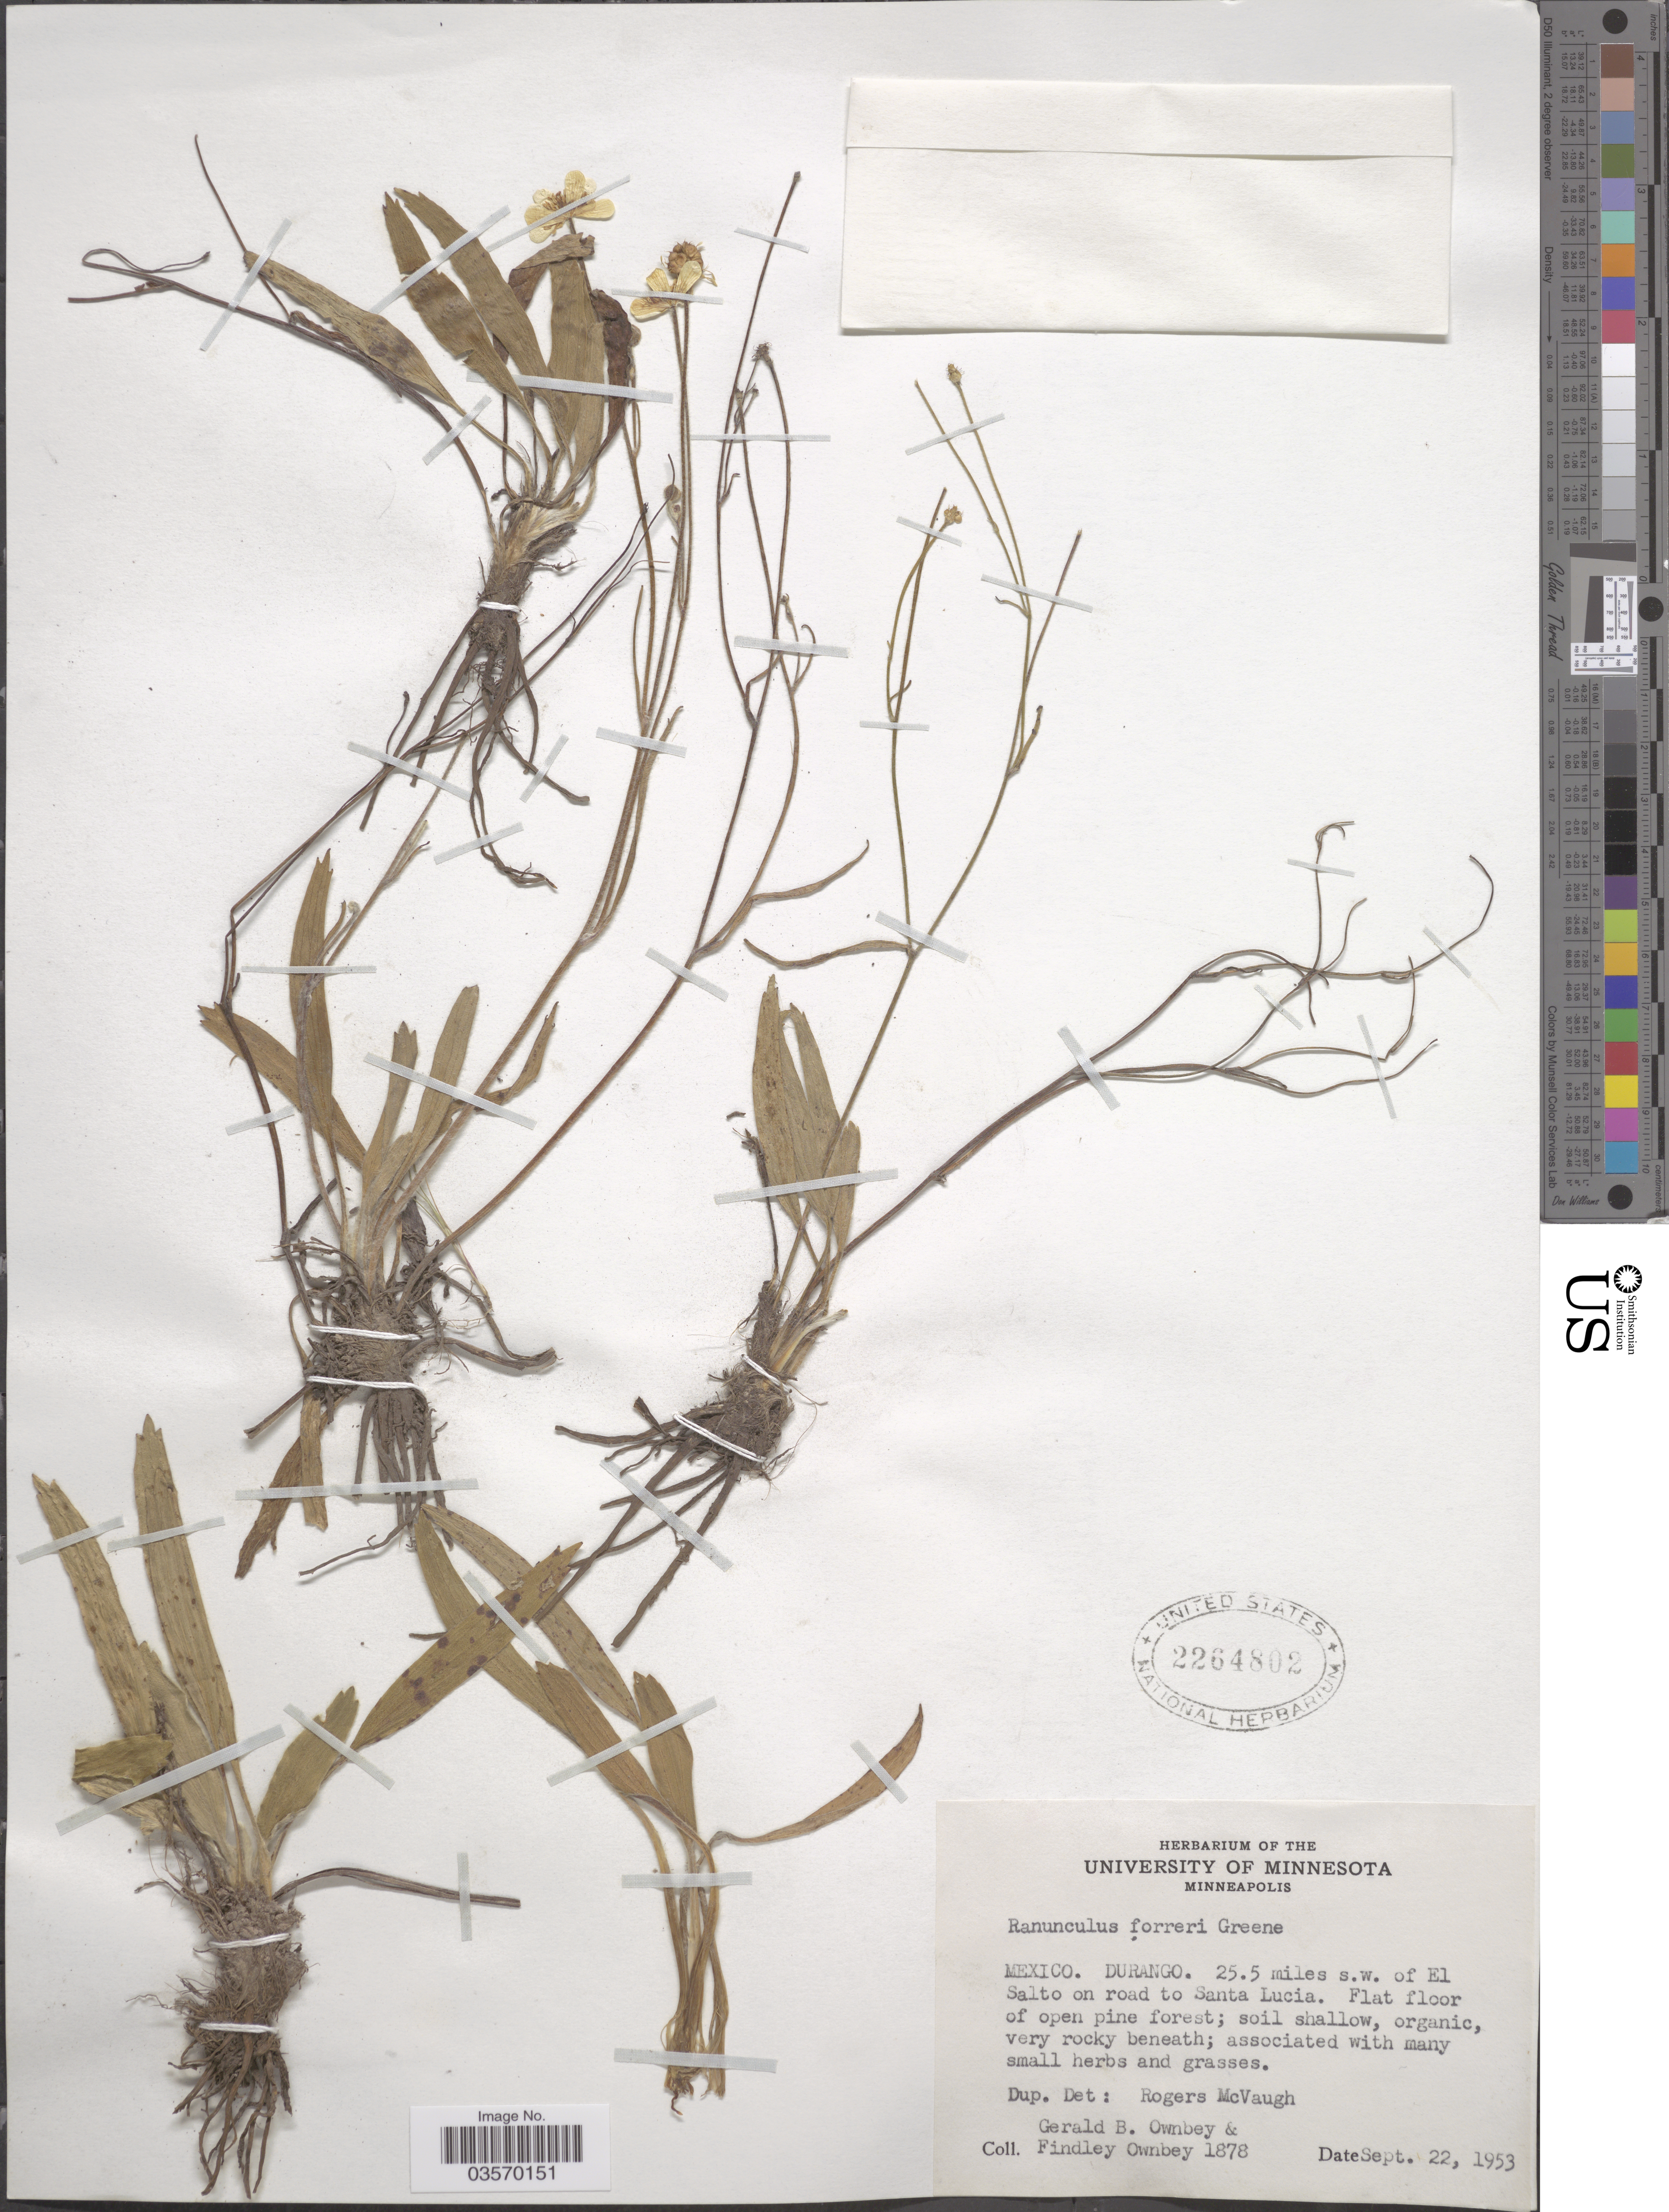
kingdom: Plantae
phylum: Tracheophyta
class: Magnoliopsida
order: Ranunculales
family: Ranunculaceae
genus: Ranunculus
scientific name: Ranunculus forreri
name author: Greene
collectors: G. B. Ownbey & F. Ownbey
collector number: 1878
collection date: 1953-09-22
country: Mexico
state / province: Durango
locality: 25.5 miles s.w. of El Salto on road to Santa Lucia.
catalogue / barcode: US 2264802